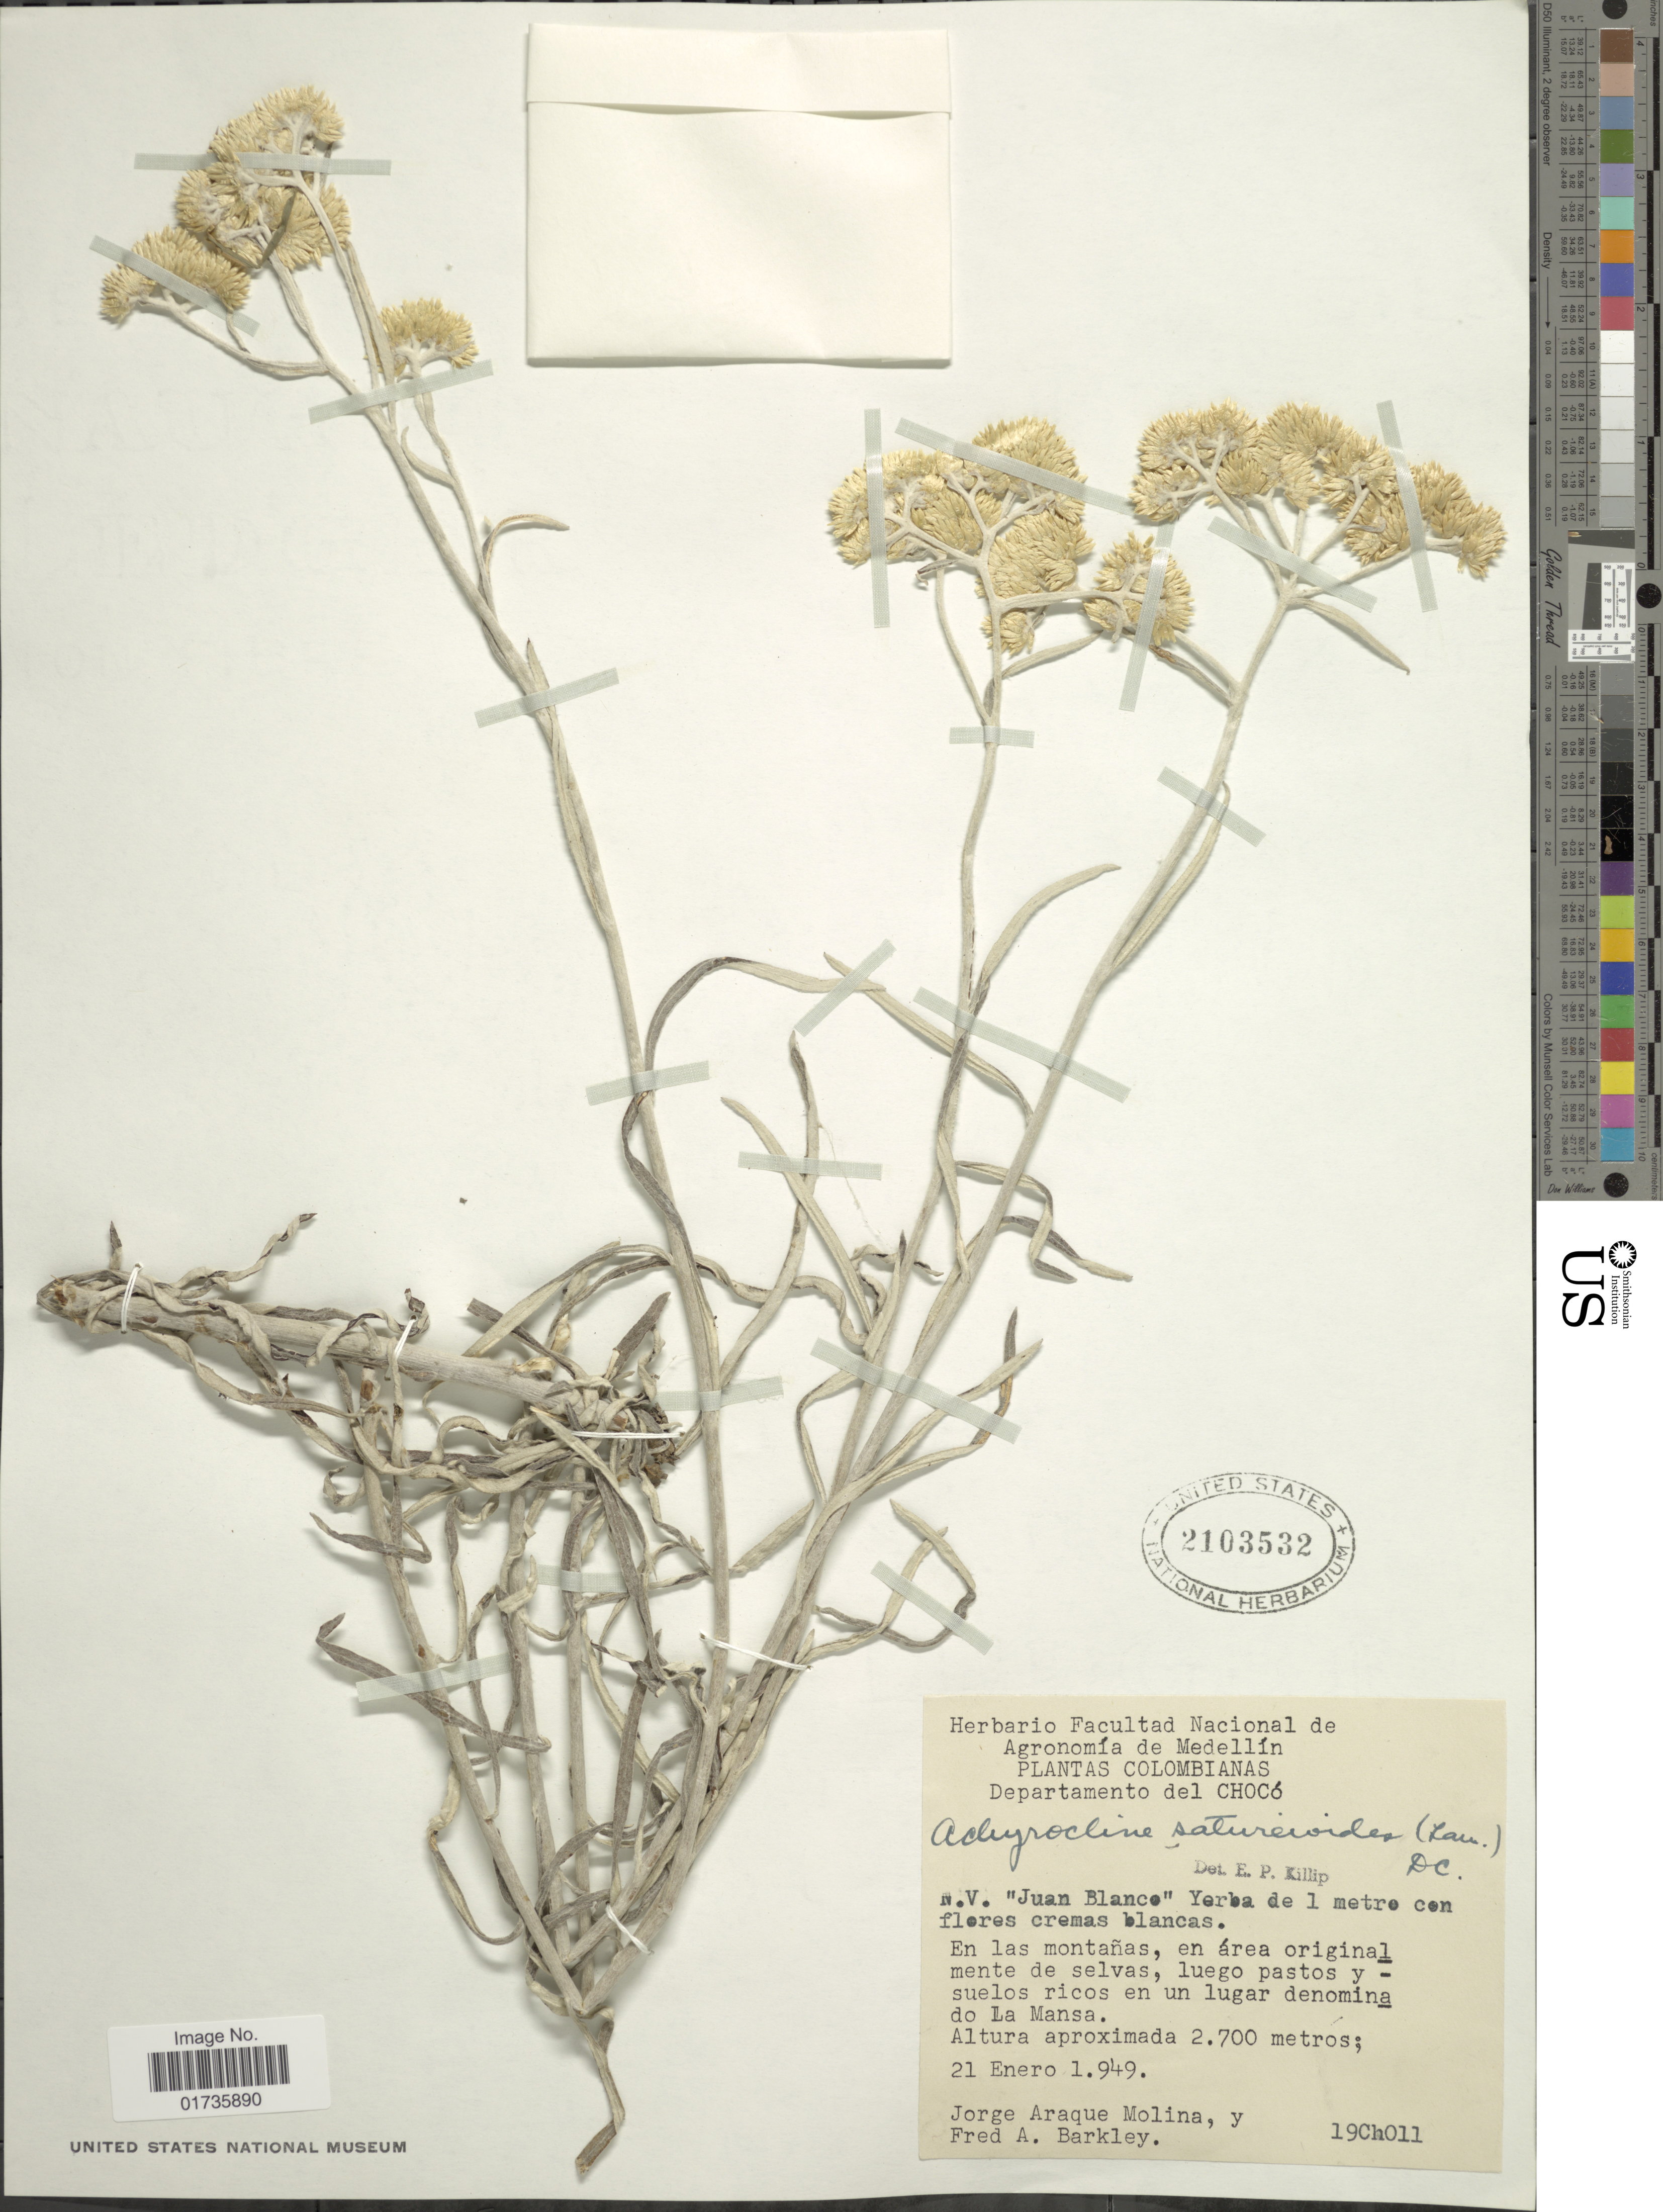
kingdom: Plantae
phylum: Tracheophyta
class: Magnoliopsida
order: Asterales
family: Asteraceae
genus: Achyrocline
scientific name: Achyrocline satureioides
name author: (Lam.) DC.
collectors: J. Araque Molina & F. A. Barkley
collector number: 19Ch011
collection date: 1949-01-21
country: Colombia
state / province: Chocó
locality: Departamento del Chocó, En las montañas, en área original mente de selvas, luego denomina do La Mansa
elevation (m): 2700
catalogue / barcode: US 2103532